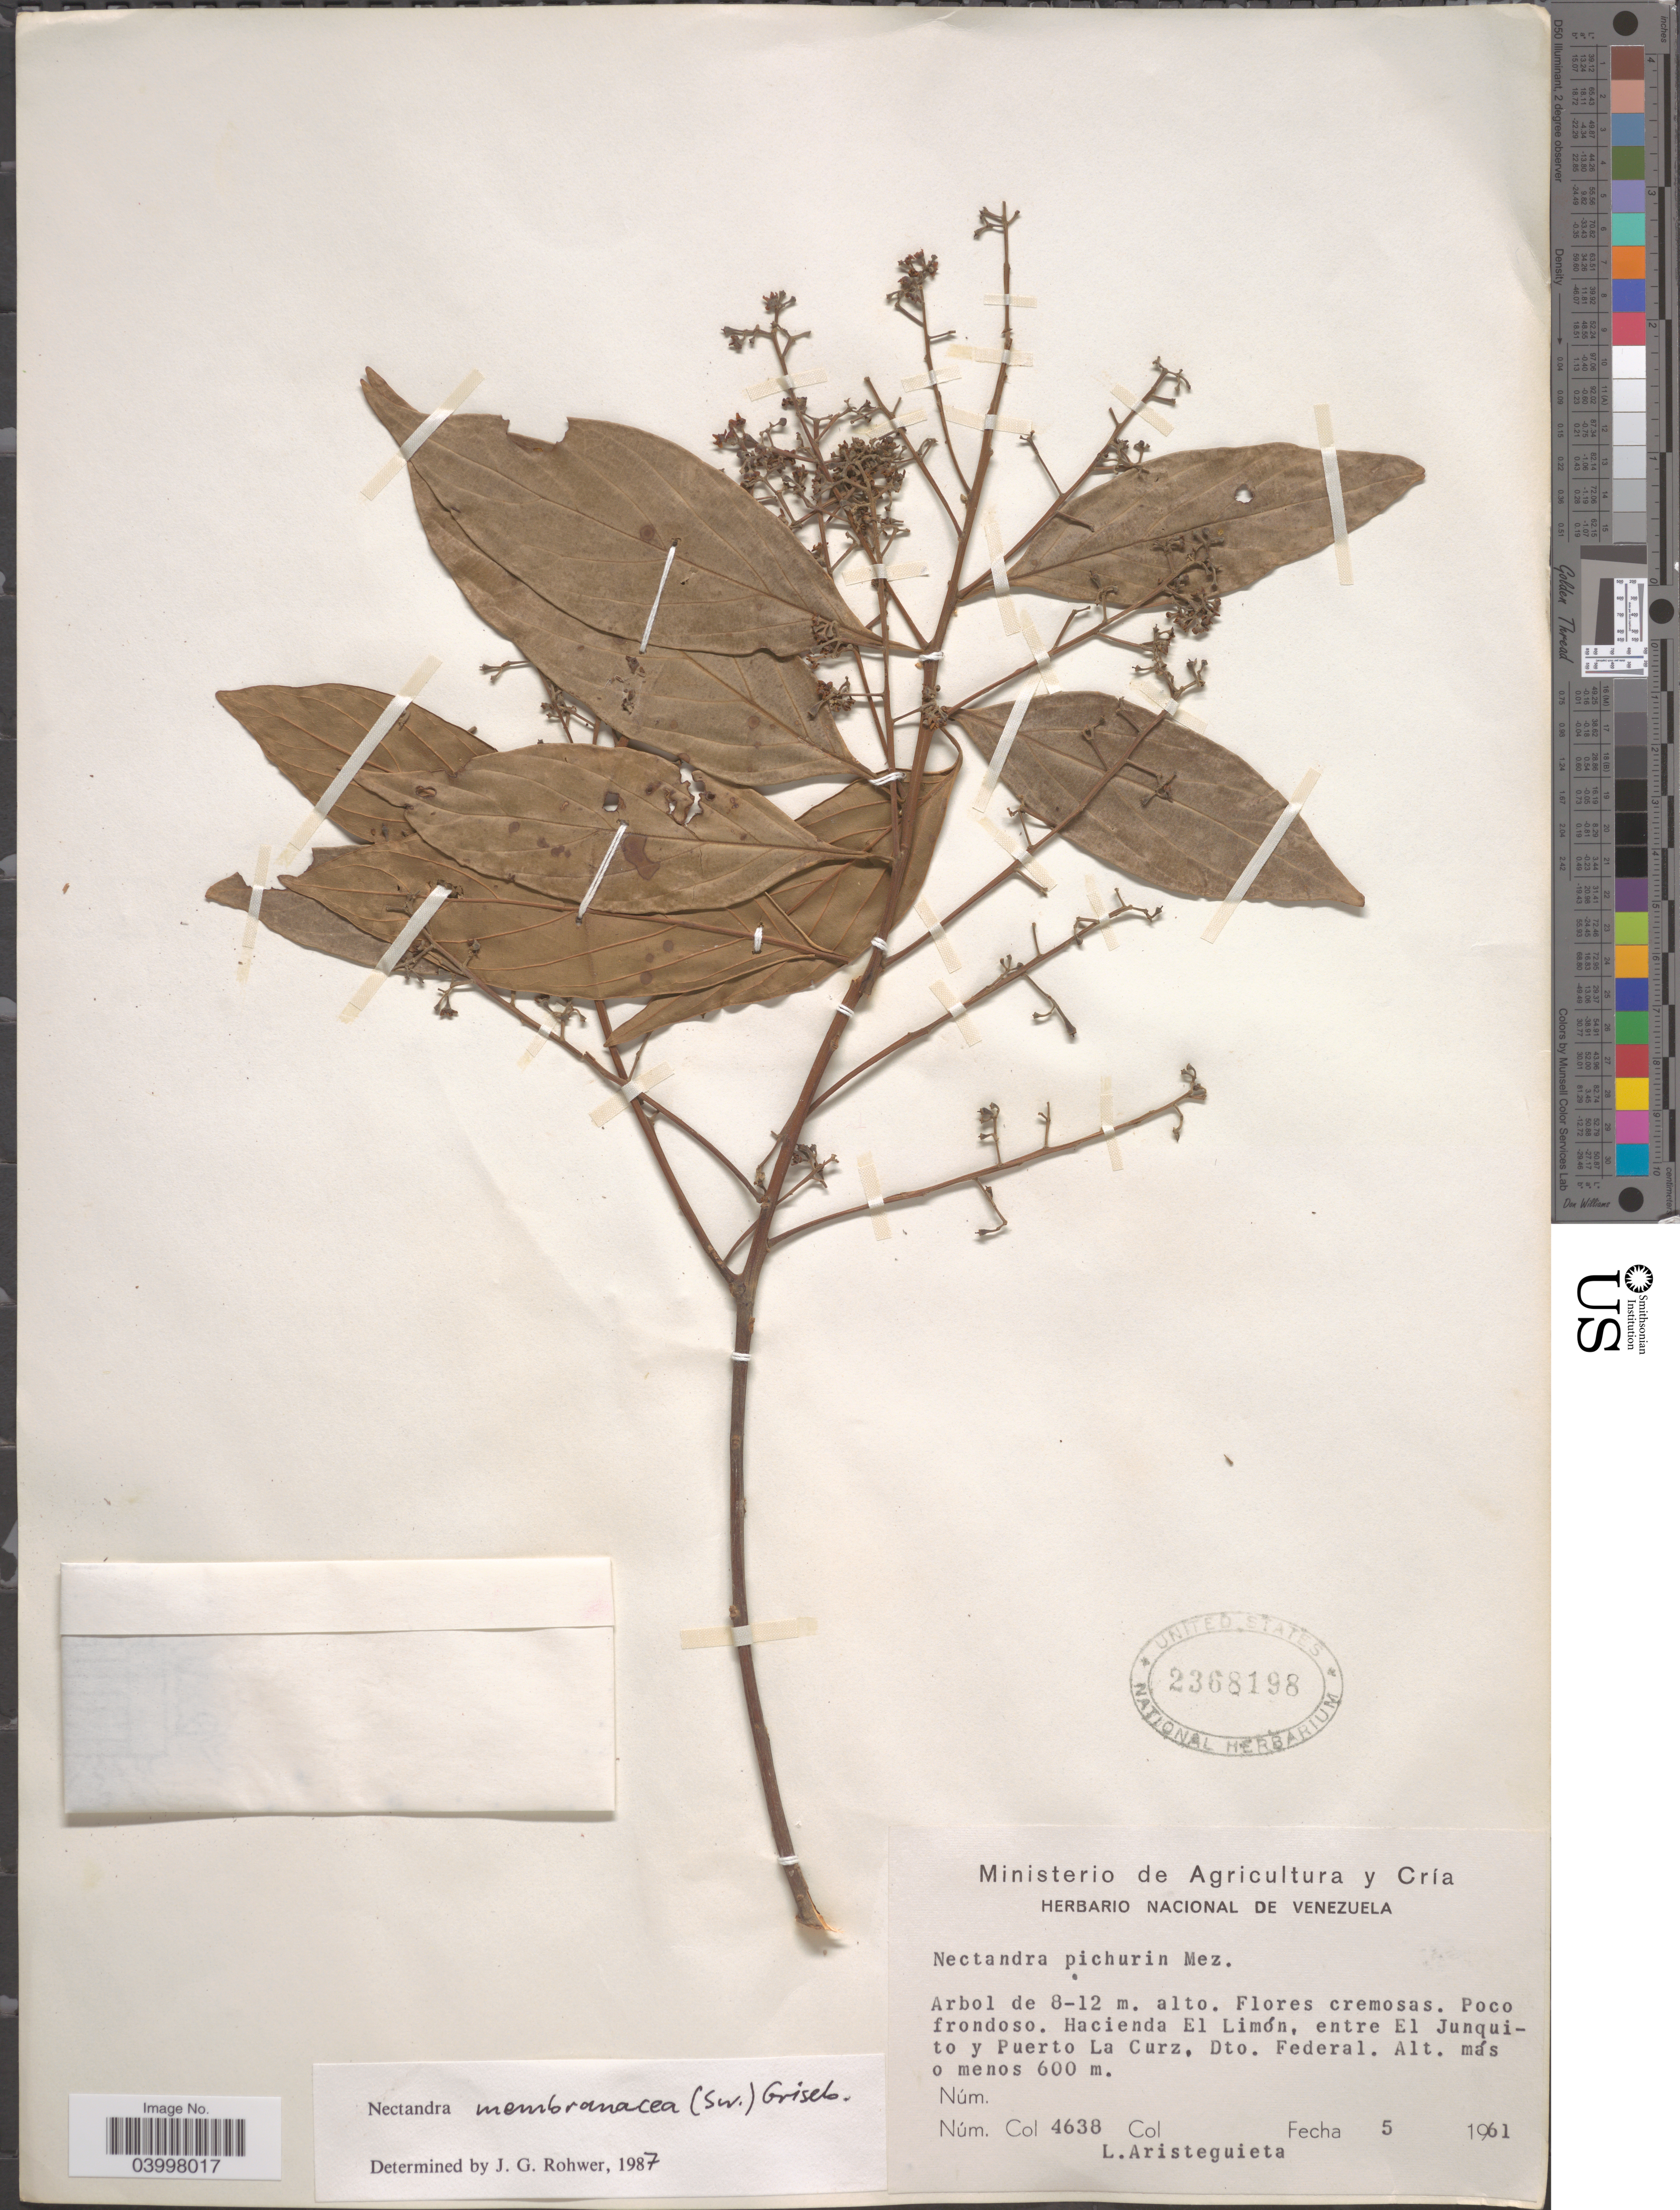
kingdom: Plantae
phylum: Tracheophyta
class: Magnoliopsida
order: Laurales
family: Lauraceae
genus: Nectandra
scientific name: Nectandra membranacea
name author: (Sw.) Griseb.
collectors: L. Aristeguieta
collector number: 4638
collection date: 1961-05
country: Venezuela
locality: Hacienda El Limón, entre El Junquito y Puerto La Curz, Dto. Federal.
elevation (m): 600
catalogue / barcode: US 2368198